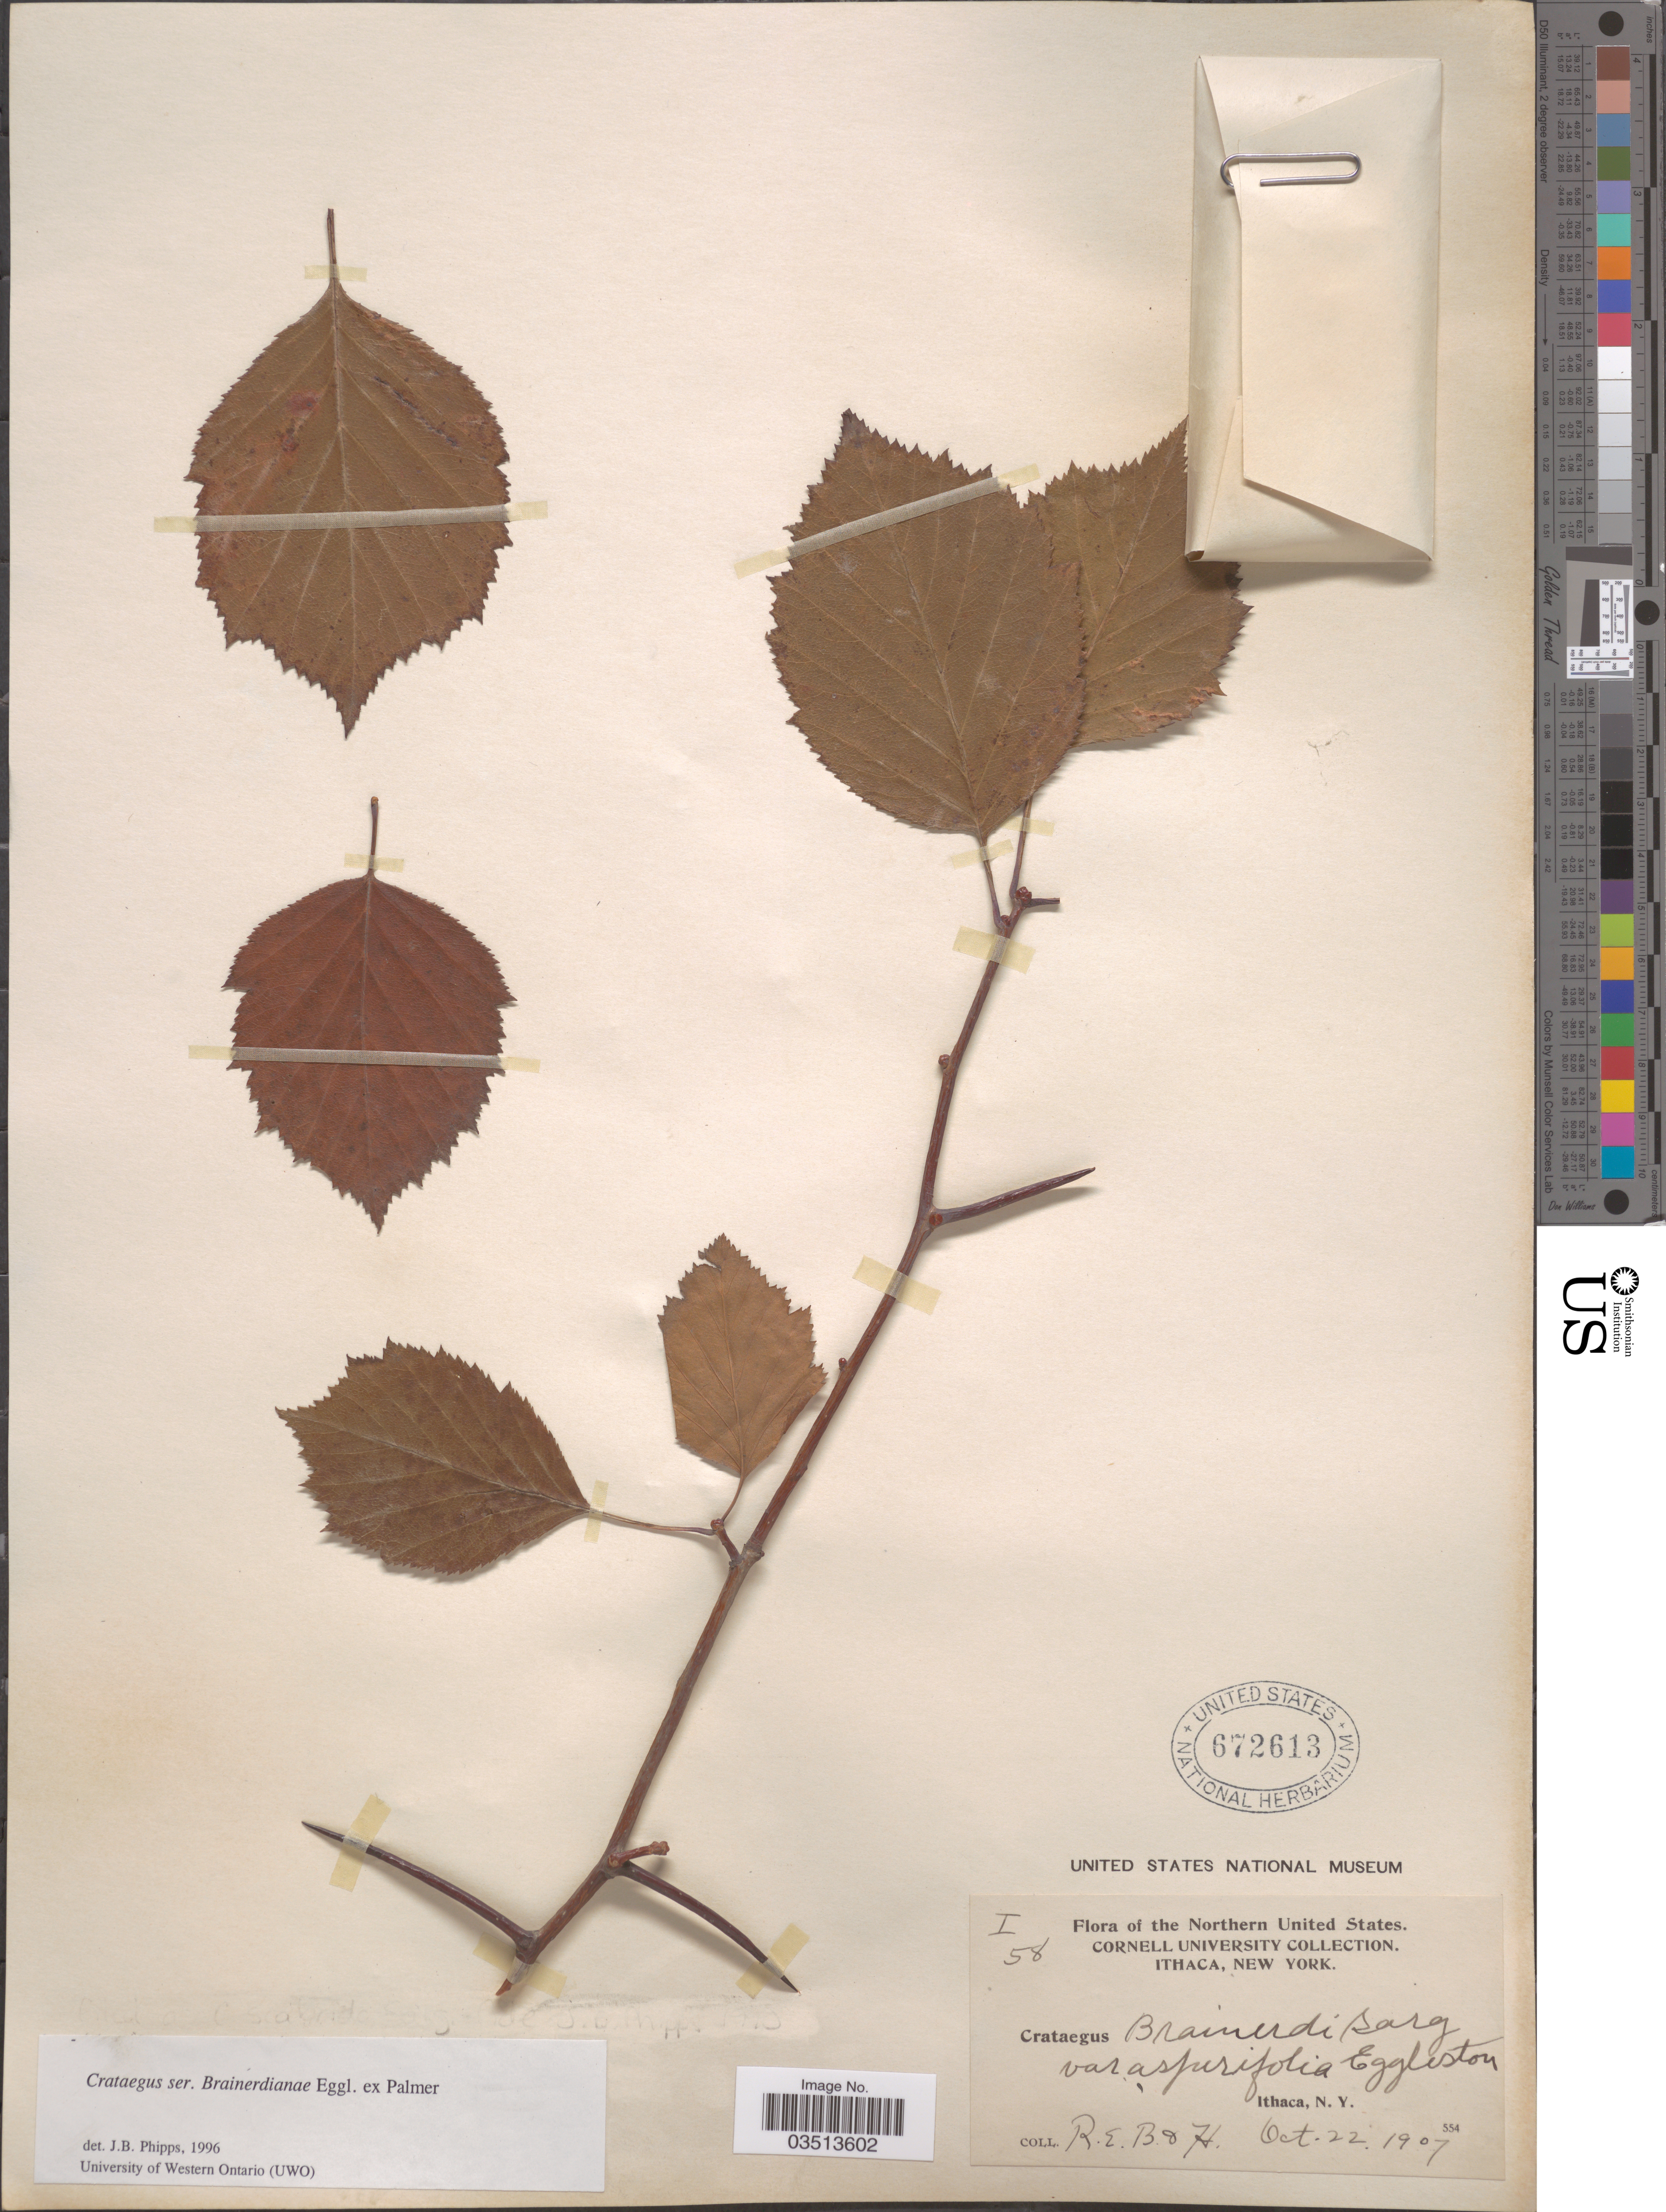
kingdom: Plantae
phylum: Tracheophyta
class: Magnoliopsida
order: Rosales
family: Rosaceae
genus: Crataegus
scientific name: Crataegus brainerdii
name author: Sarg.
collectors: R.E.B. & H.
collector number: I58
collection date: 1907-10-22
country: United States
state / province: New York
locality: Northern United States. Ithaca.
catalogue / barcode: US 672613